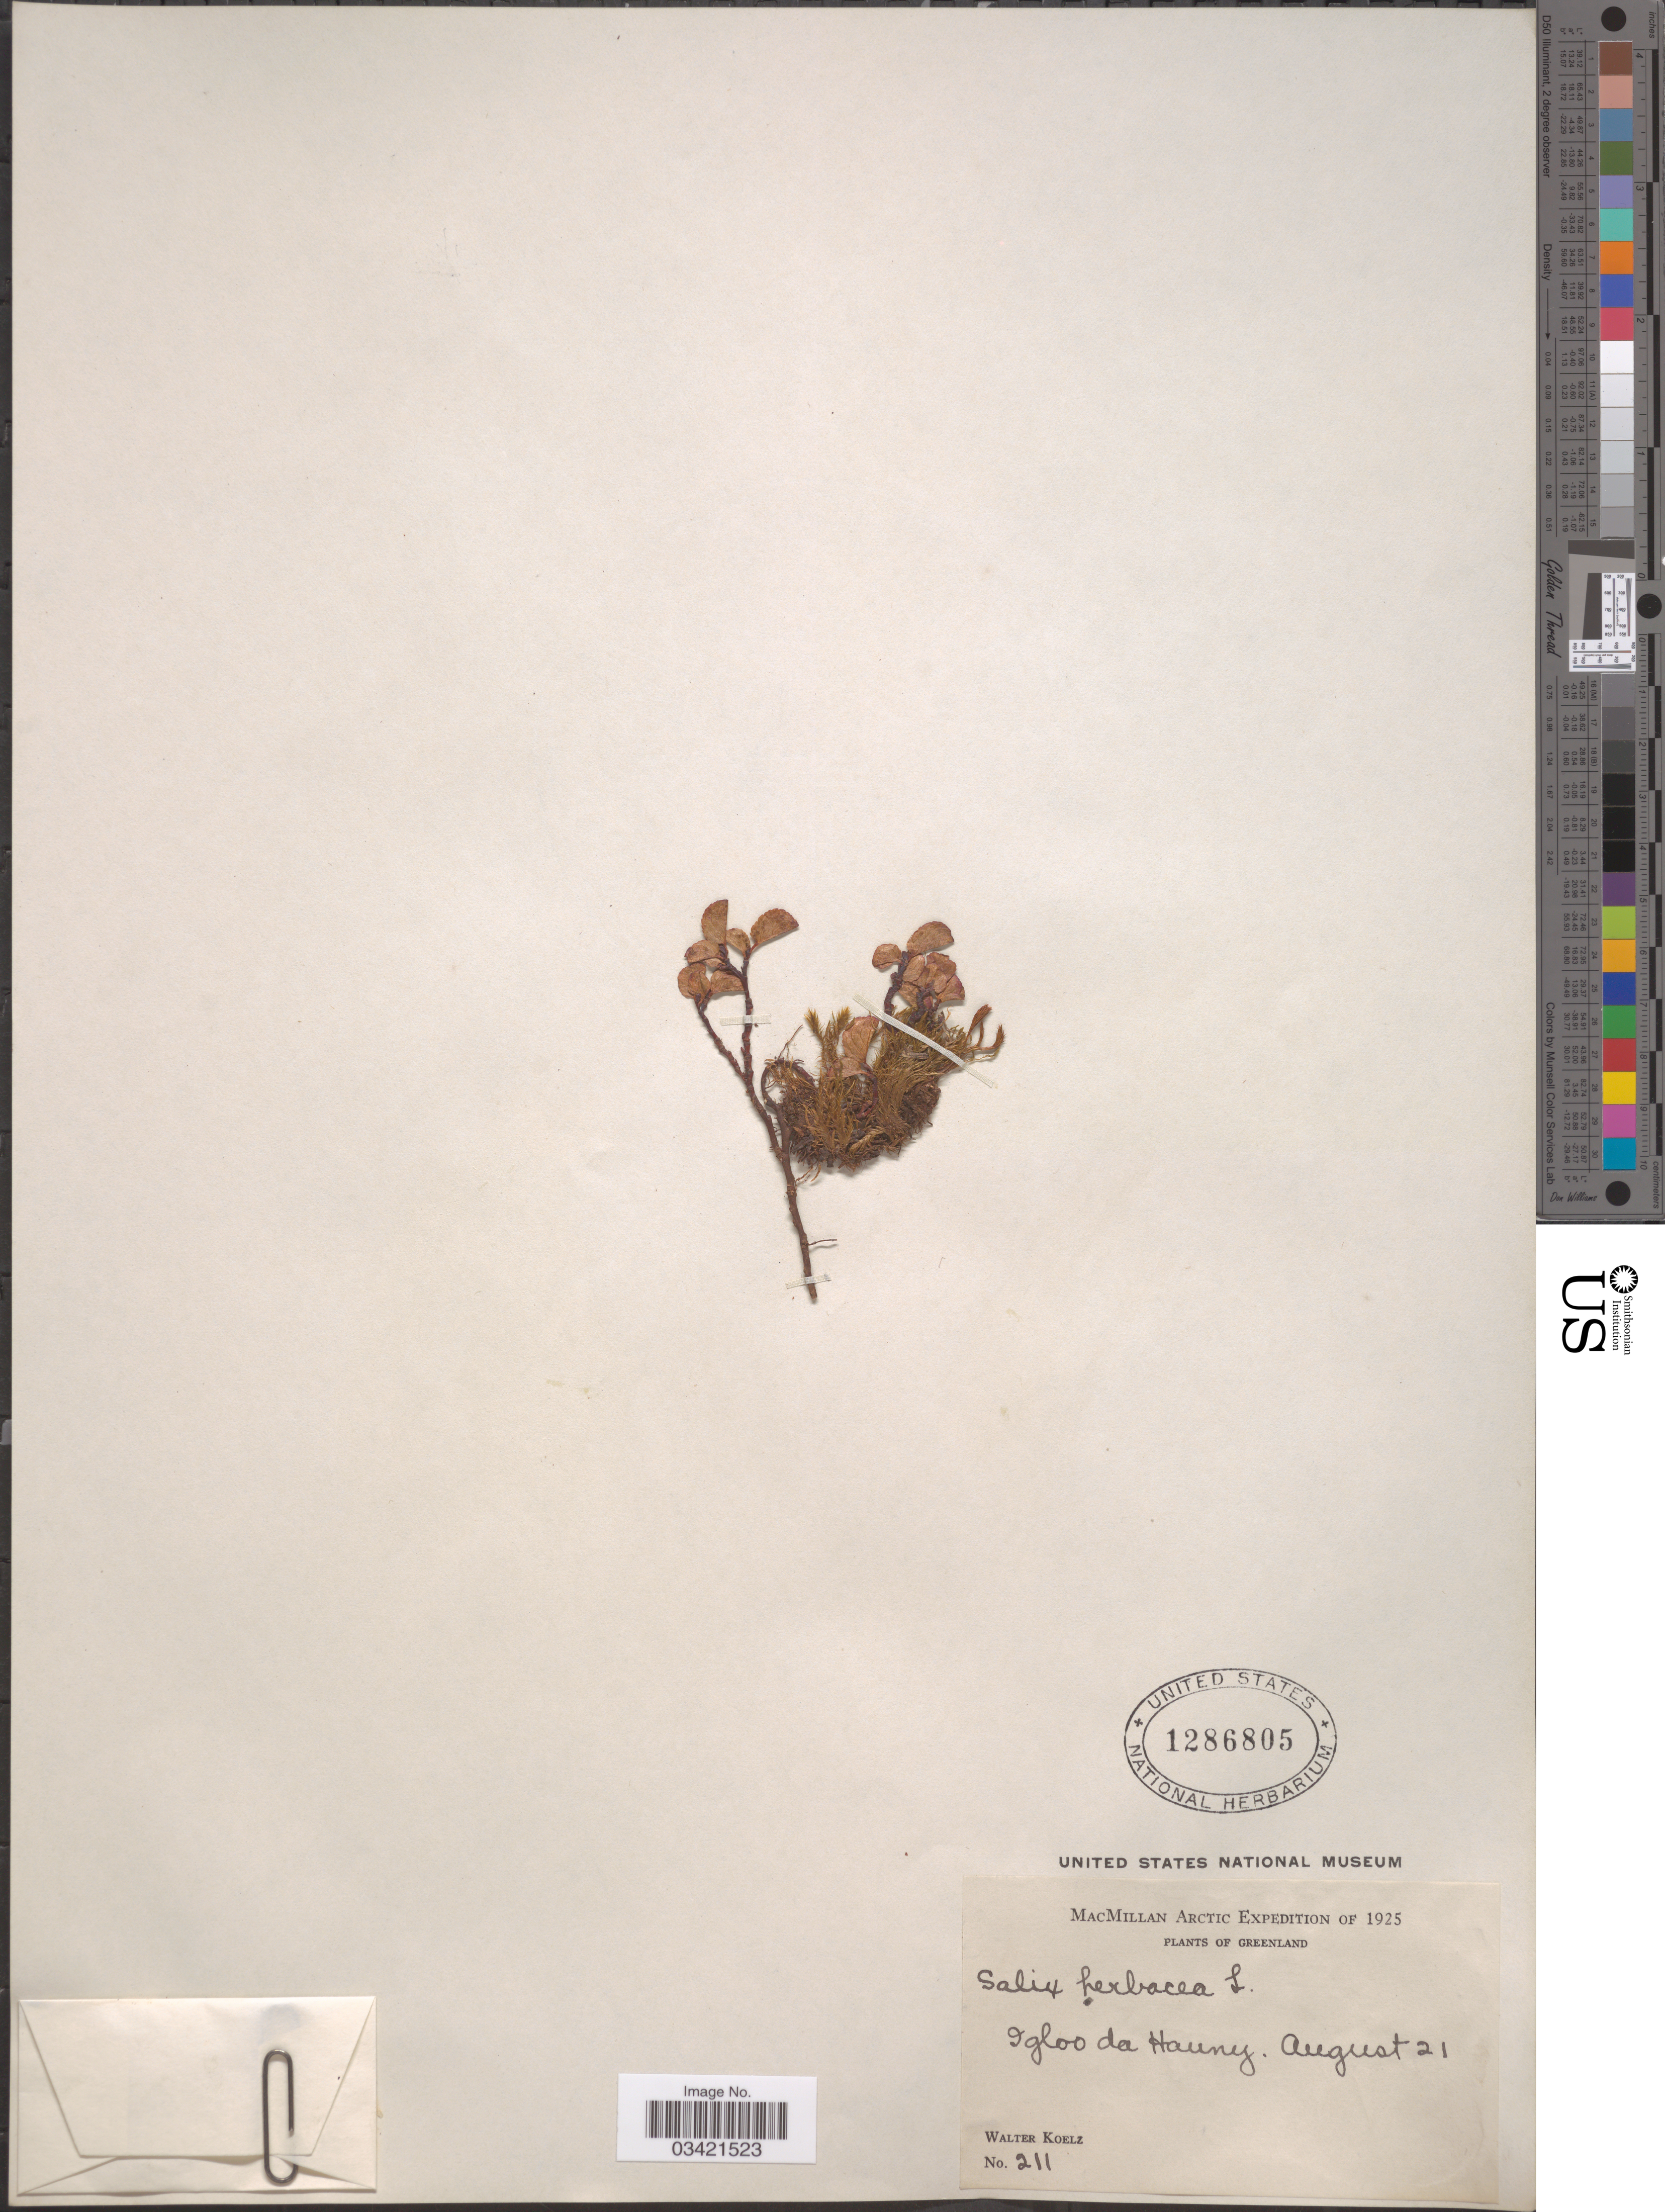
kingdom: Plantae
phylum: Tracheophyta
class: Magnoliopsida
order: Malpighiales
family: Salicaceae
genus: Salix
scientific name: Salix herbacea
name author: L.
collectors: W. N. Koelz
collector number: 211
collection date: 1925-08-21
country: Greenland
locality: Igloo da Hauny.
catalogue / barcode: US 1286805